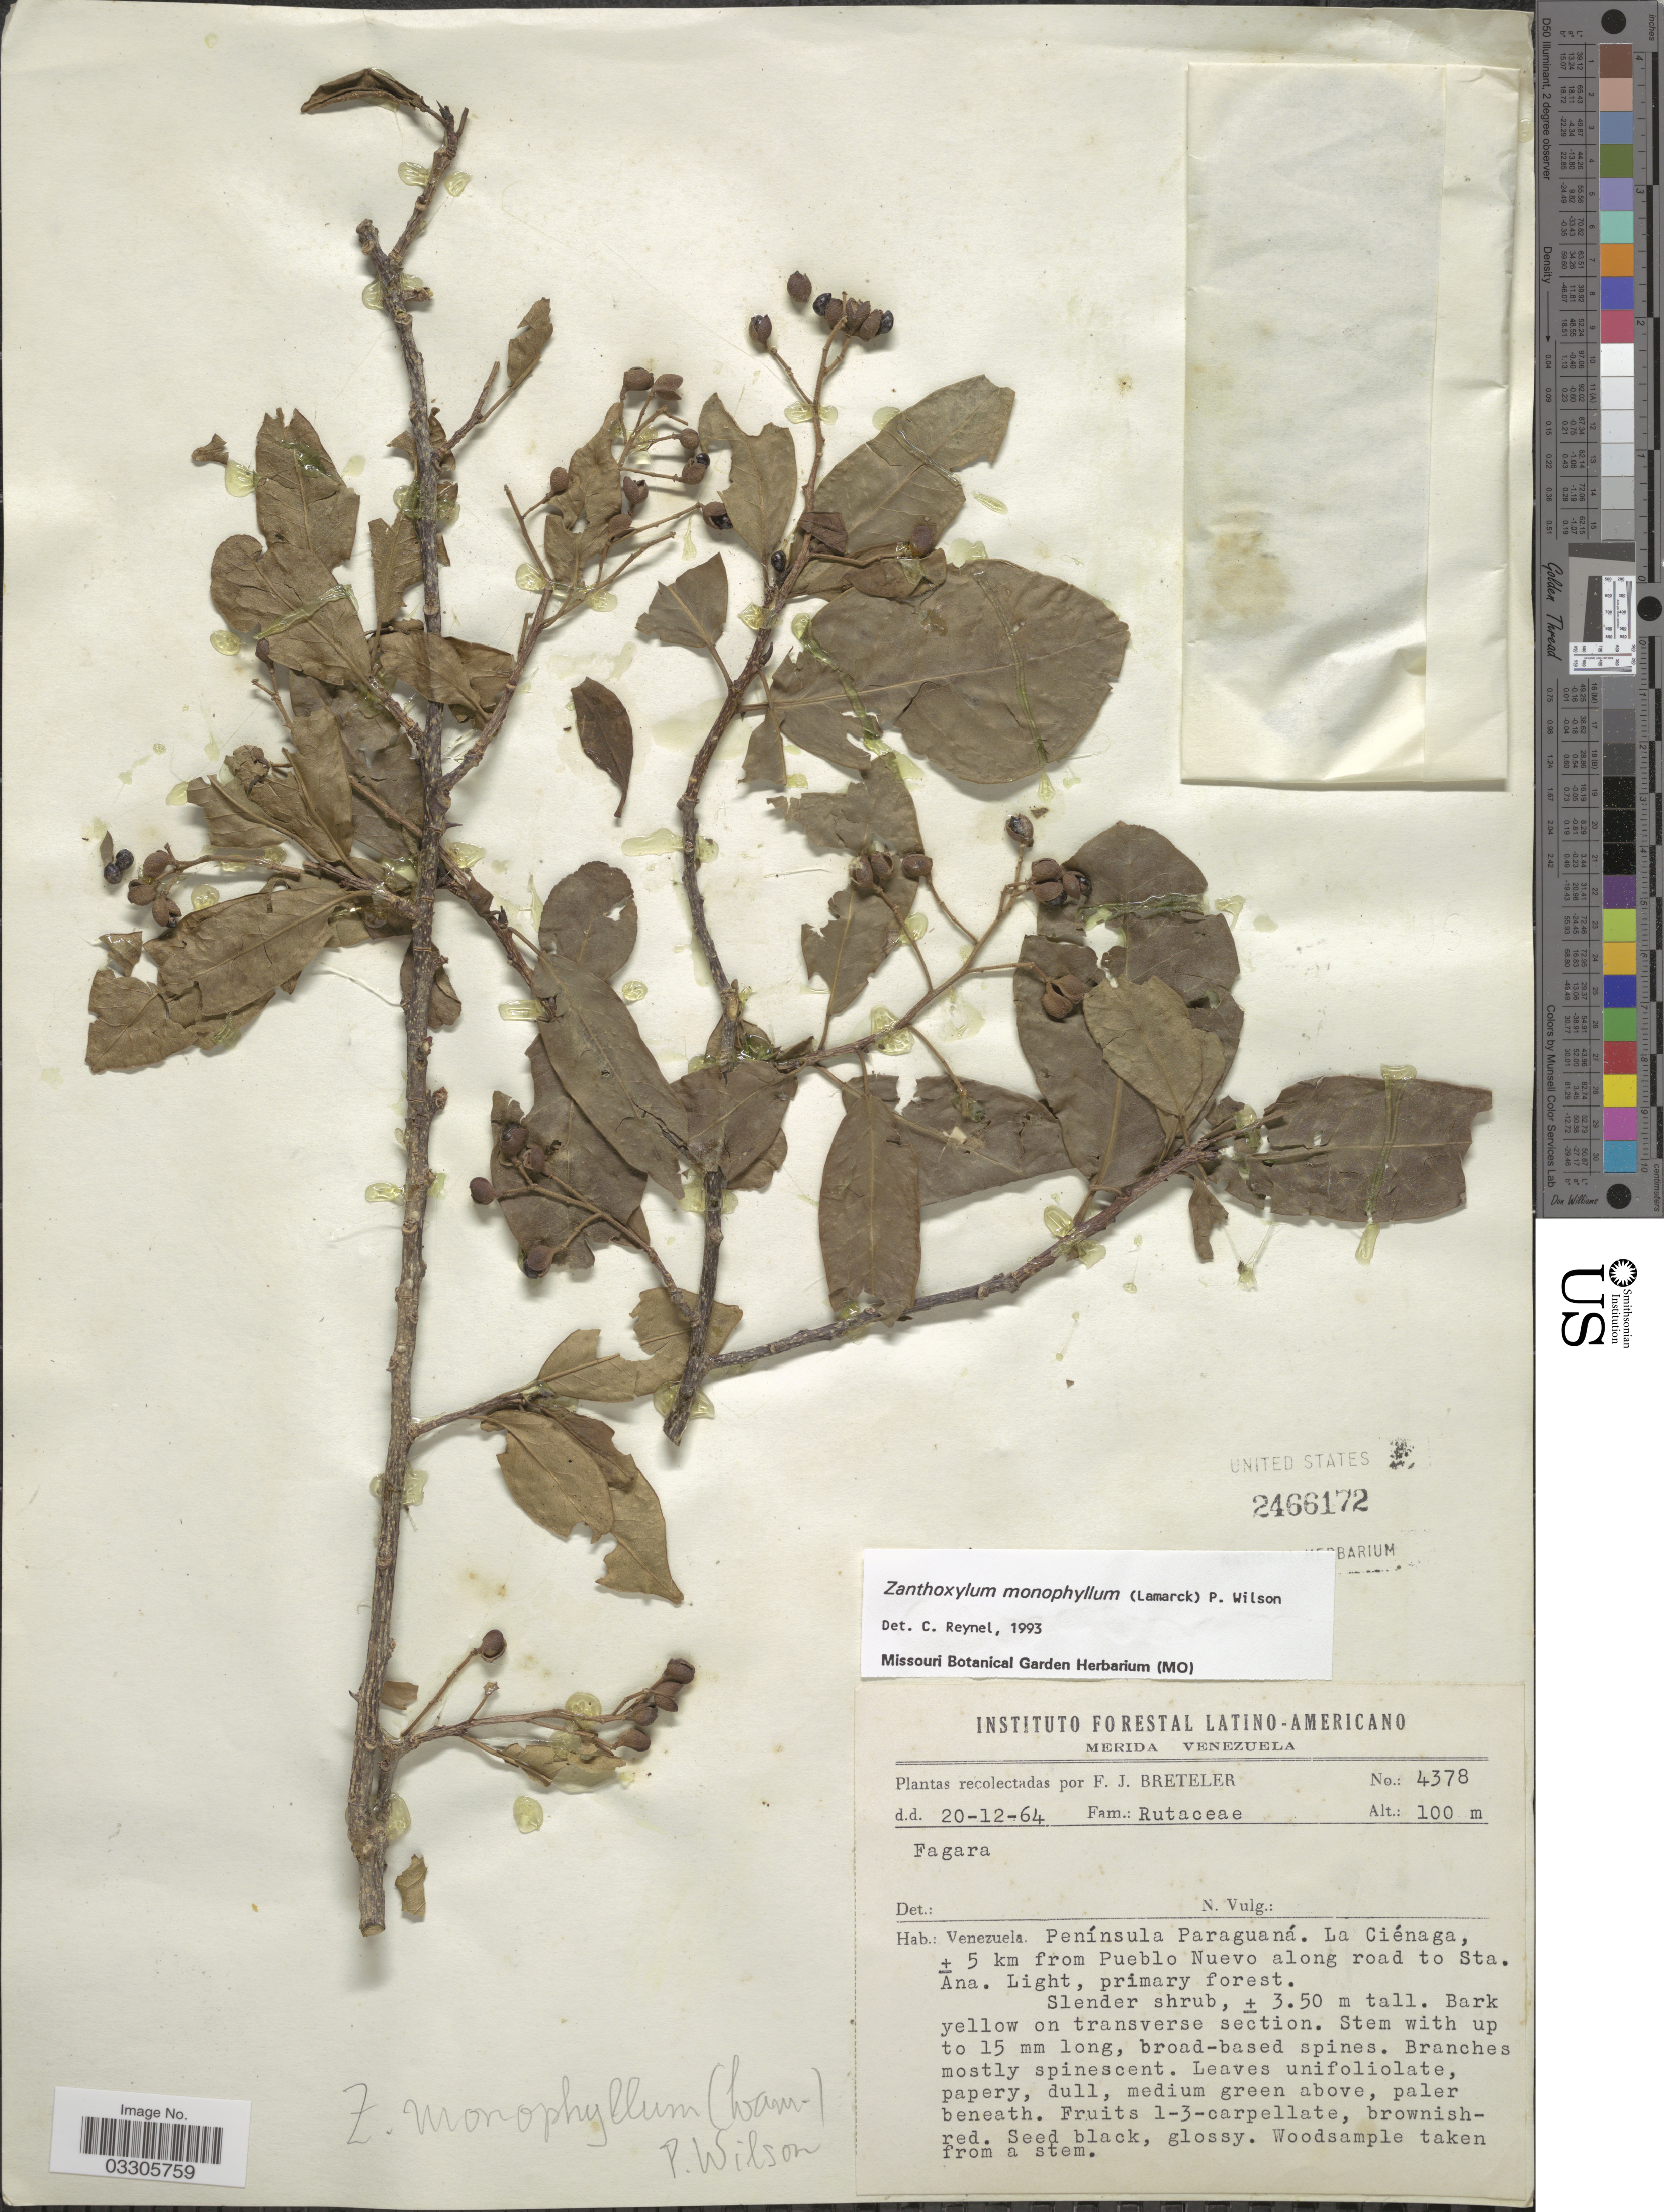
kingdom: Plantae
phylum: Tracheophyta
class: Magnoliopsida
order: Sapindales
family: Rutaceae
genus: Zanthoxylum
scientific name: Zanthoxylum monophyllum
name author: (Lam.) P. Wilson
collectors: F. J. Breteler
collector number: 4378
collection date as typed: Transcribed d/m/y: 20/12/64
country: Venezuela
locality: Península Paraguaná. La Ciénaga, ± 5 km from Pueblo Nuevo along road to Sta. Ana.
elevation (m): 100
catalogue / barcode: US 2466172